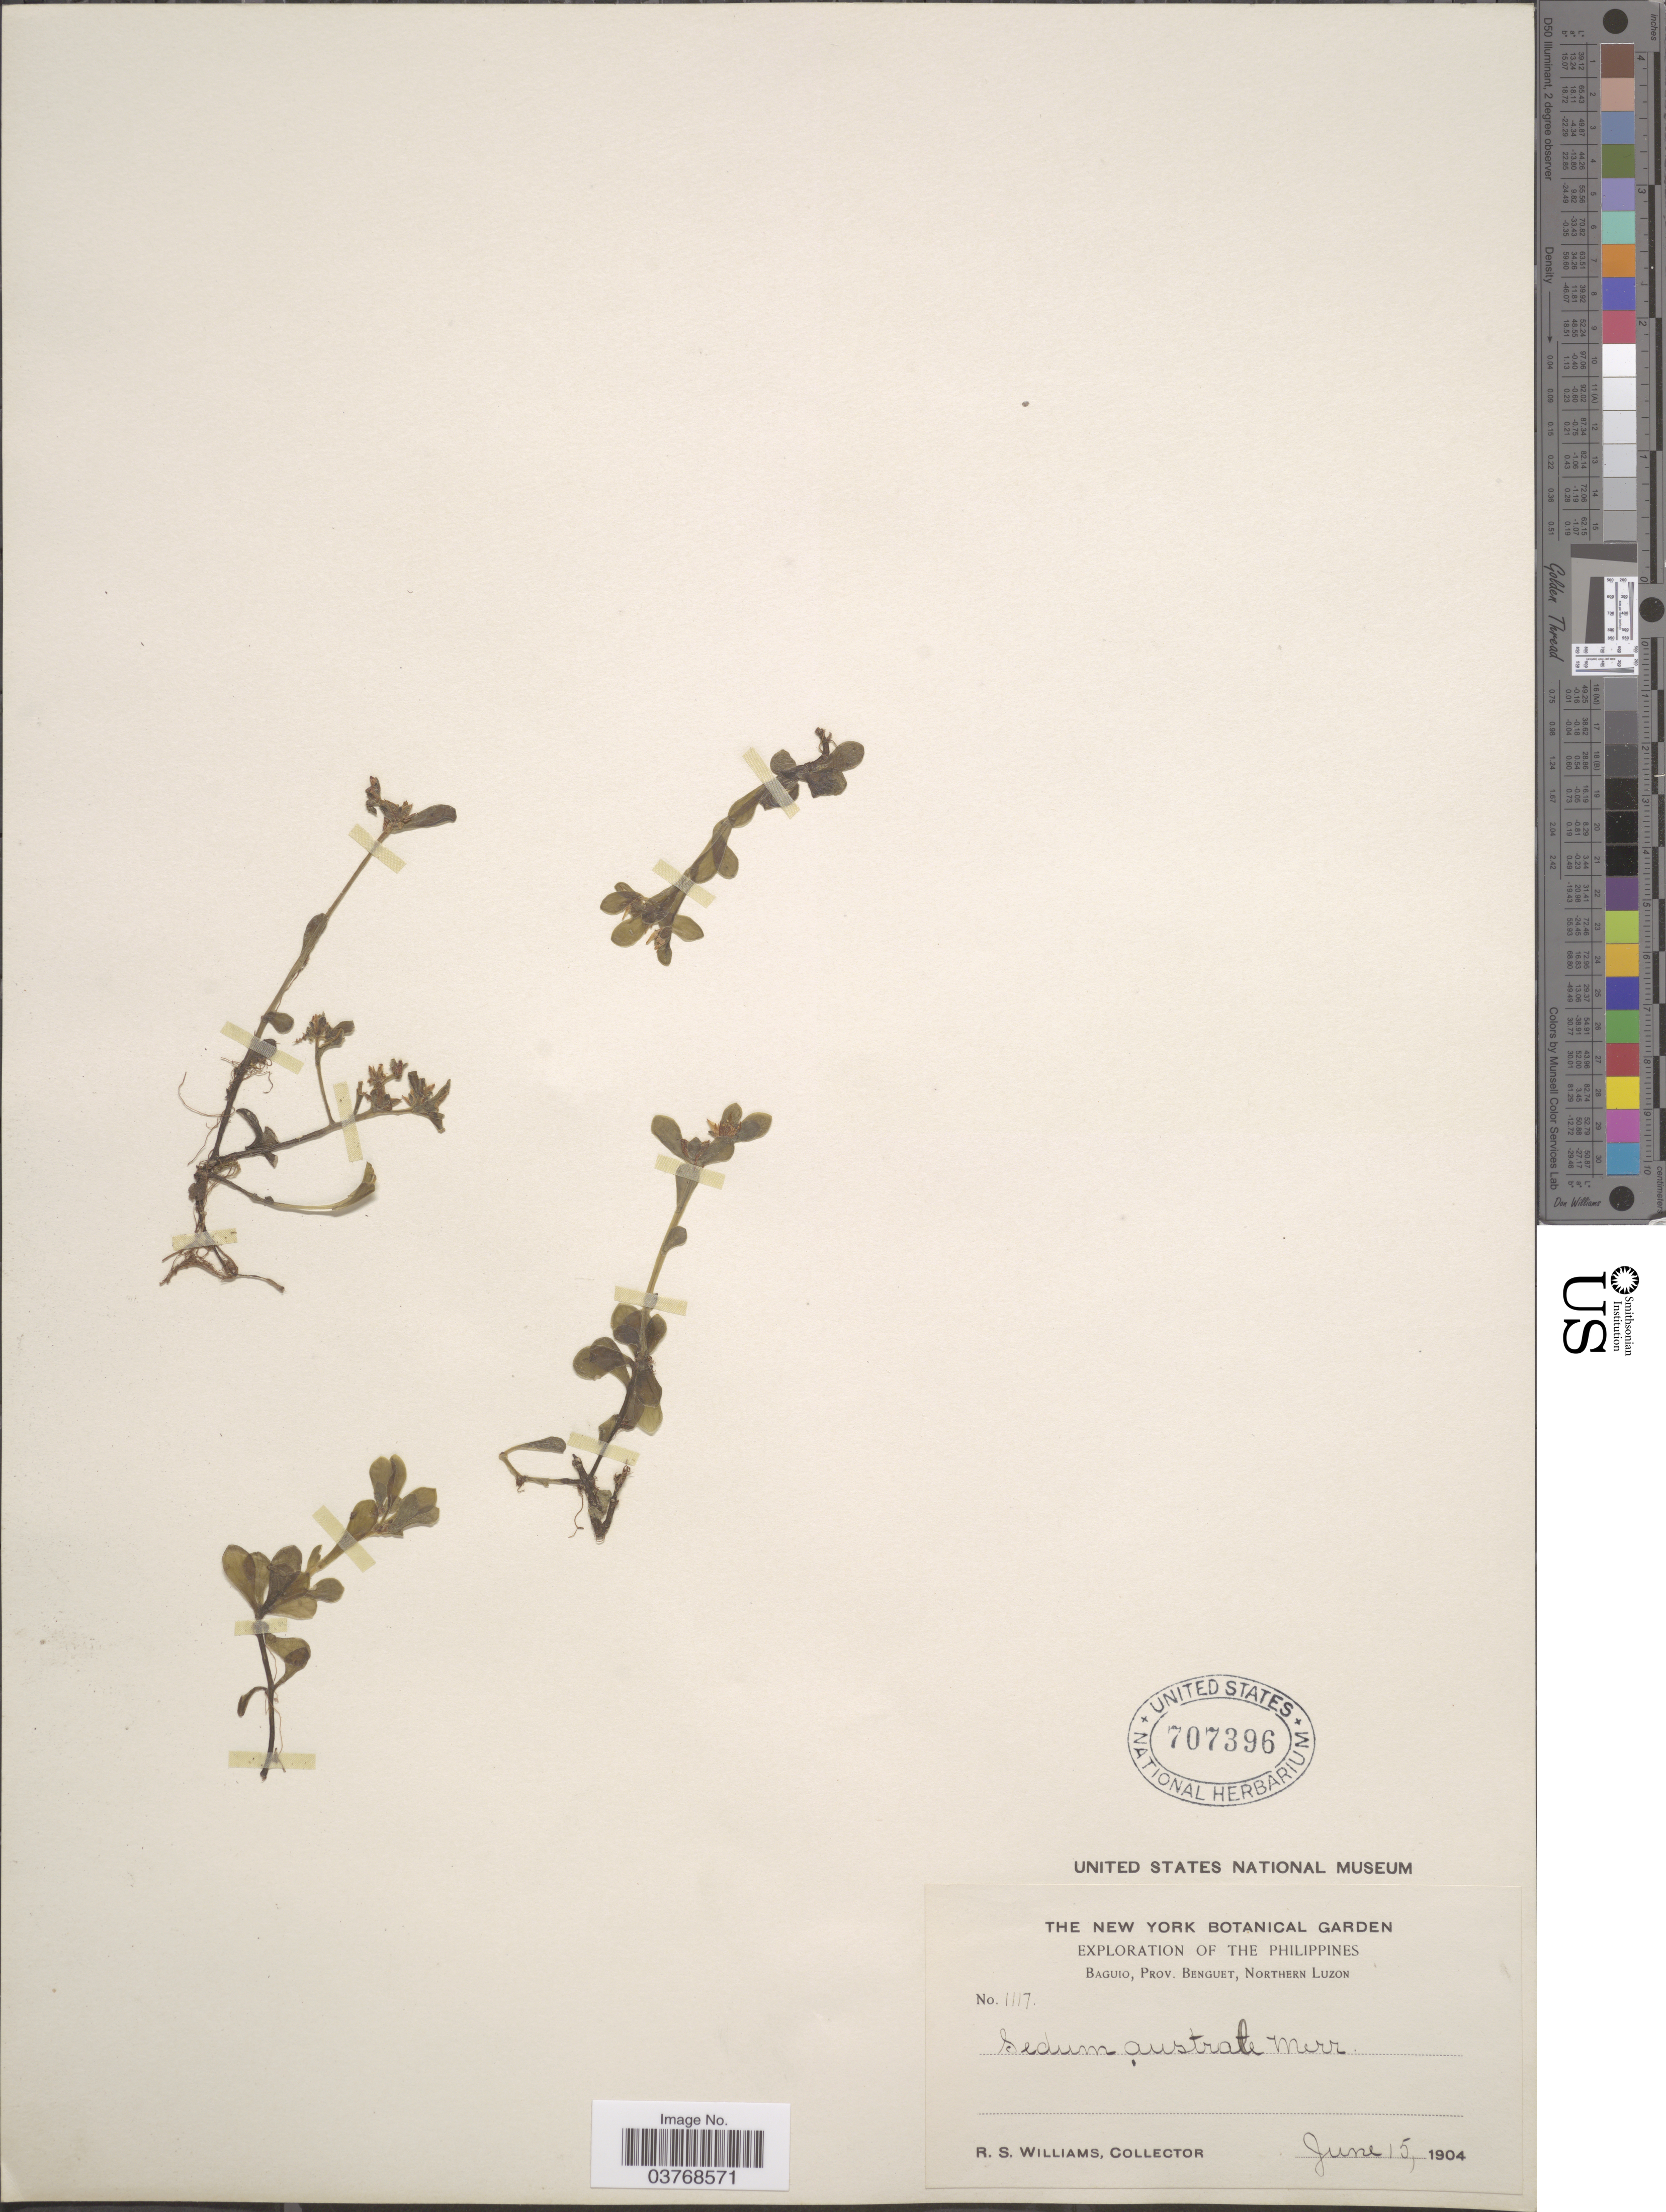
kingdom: Plantae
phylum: Tracheophyta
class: Magnoliopsida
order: Saxifragales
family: Crassulaceae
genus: Sedum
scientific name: Sedum australe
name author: Rose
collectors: R. S. Williams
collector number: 1117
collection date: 1904-06-15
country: Philippines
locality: Baguio, Prov. Benguet, Northern Luzon.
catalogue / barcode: US 707396